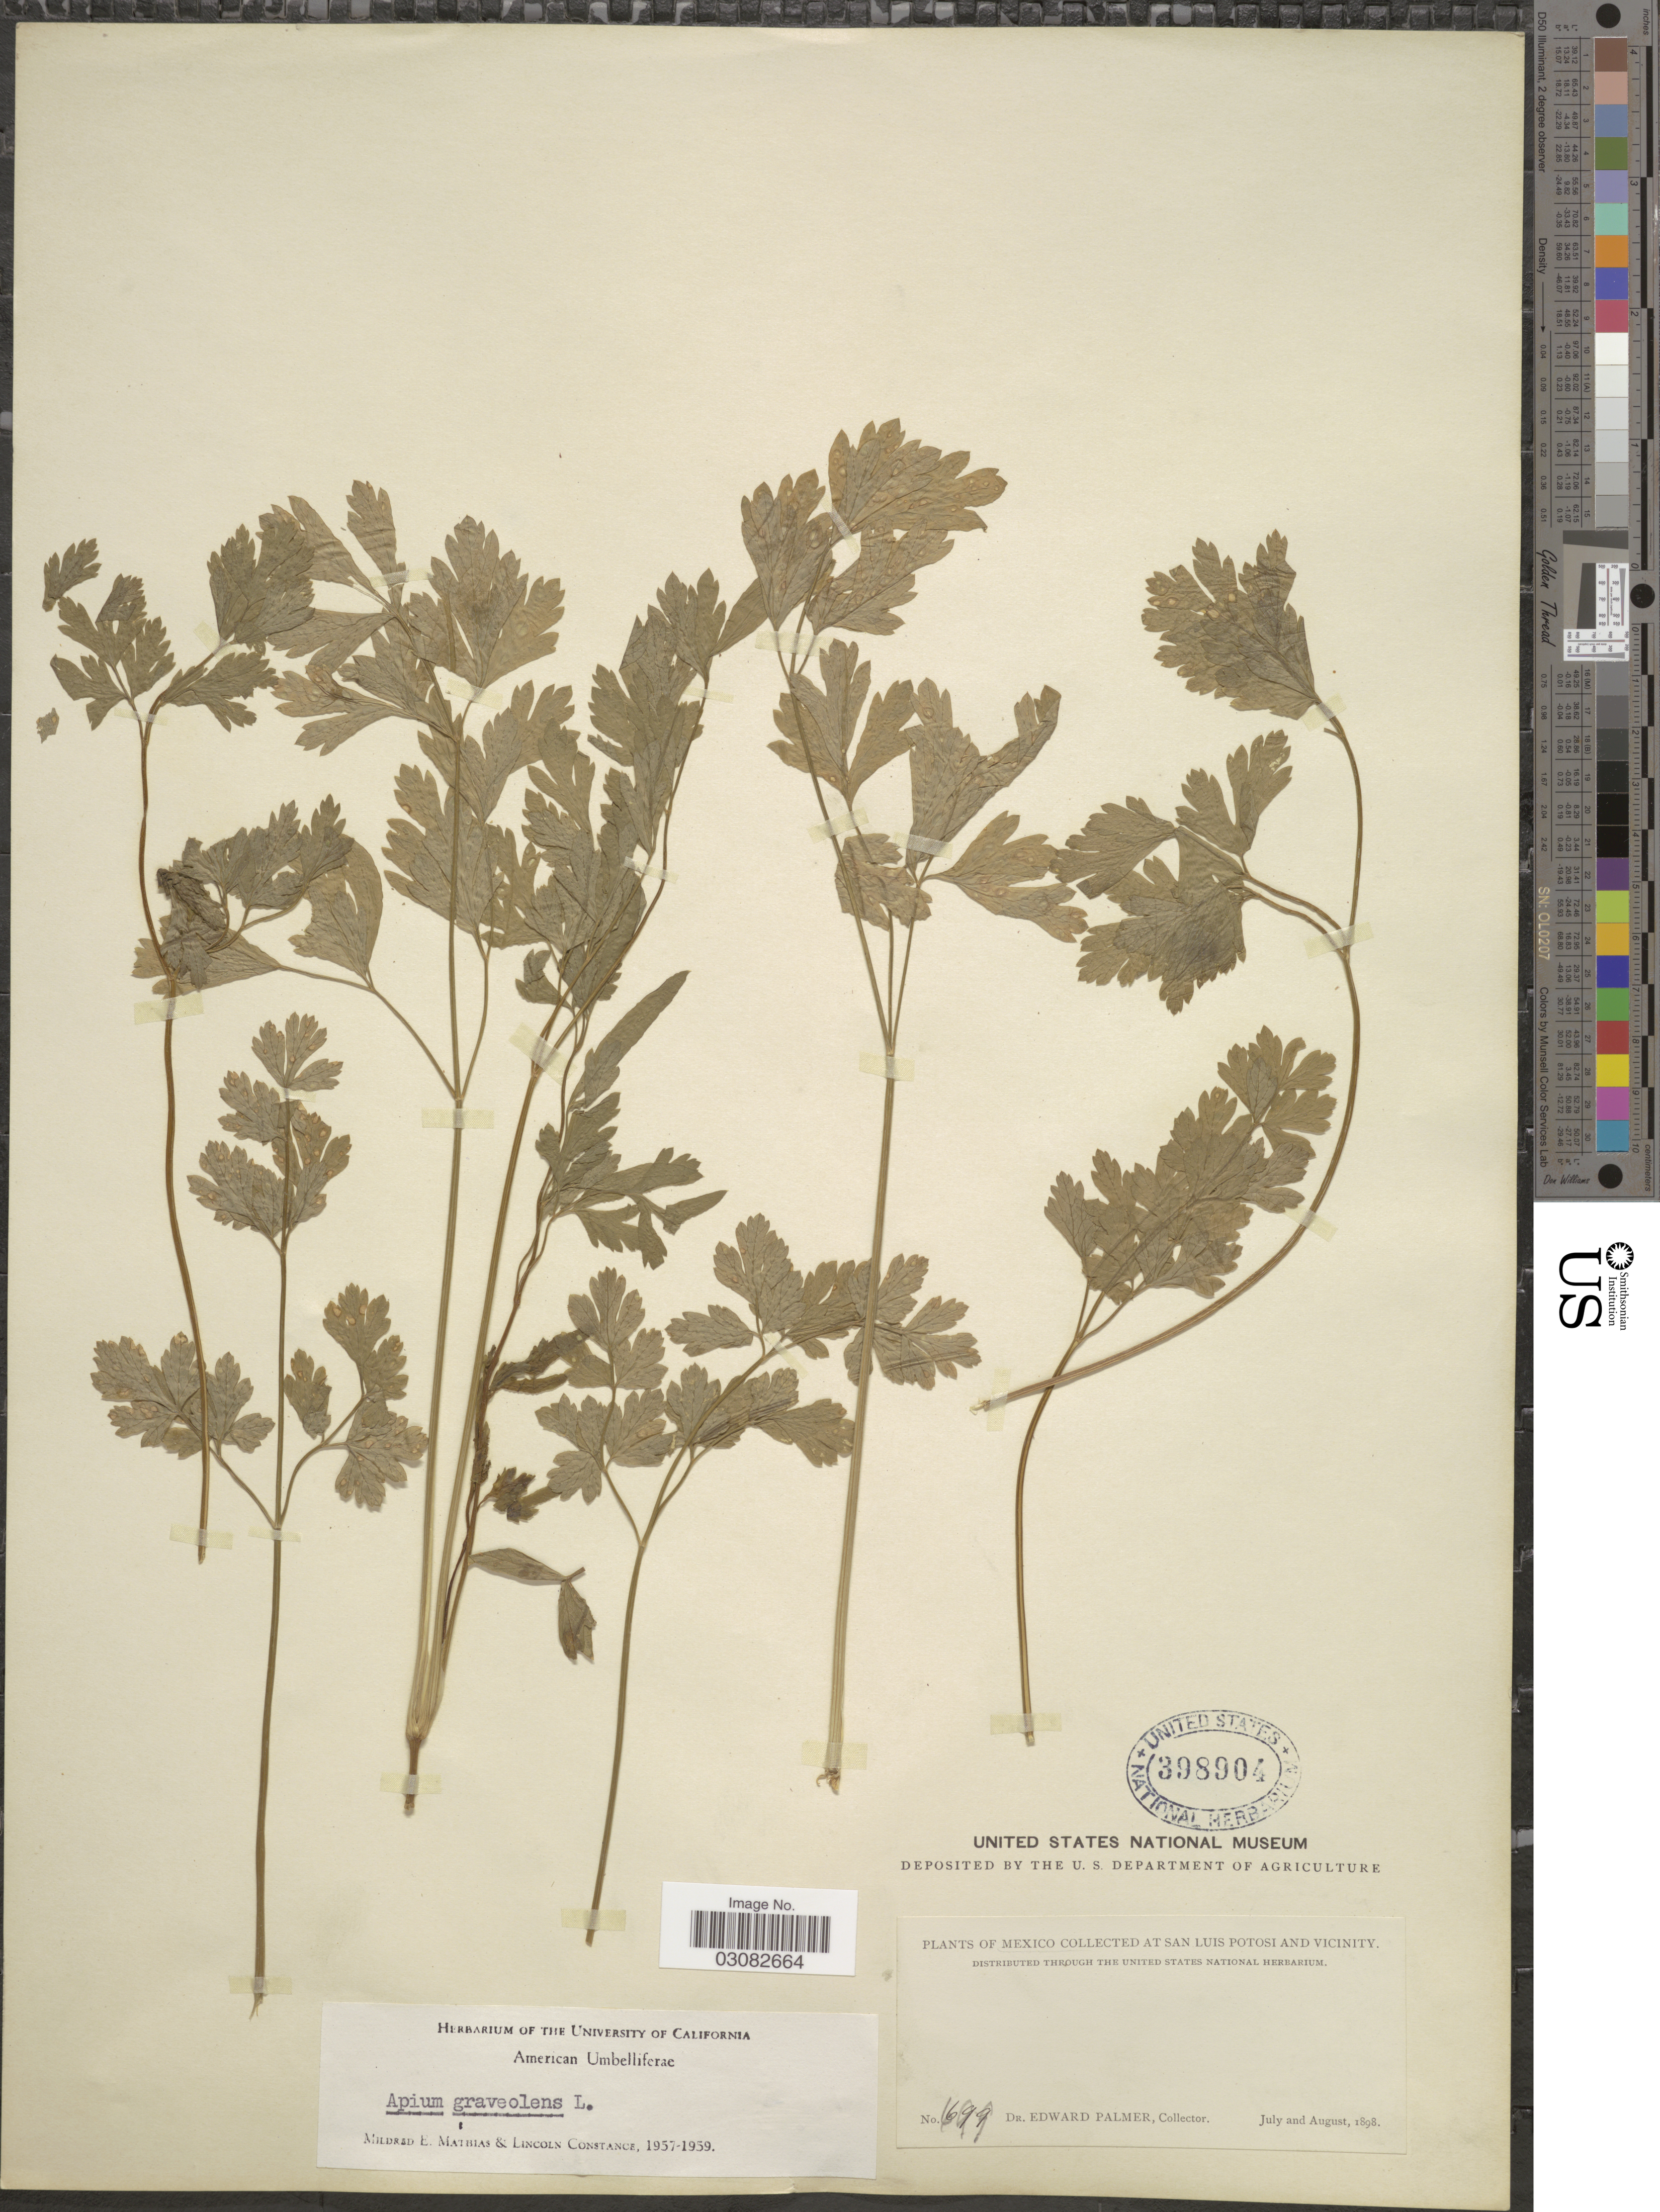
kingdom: Plantae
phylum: Tracheophyta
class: Magnoliopsida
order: Apiales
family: Apiaceae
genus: Apium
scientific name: Apium graveolens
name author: L.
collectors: E. Palmer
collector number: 699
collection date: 1898-07/1898-08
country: Mexico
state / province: San Luis Potosí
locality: San Luis Potosi and vicinity.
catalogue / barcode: US 398904